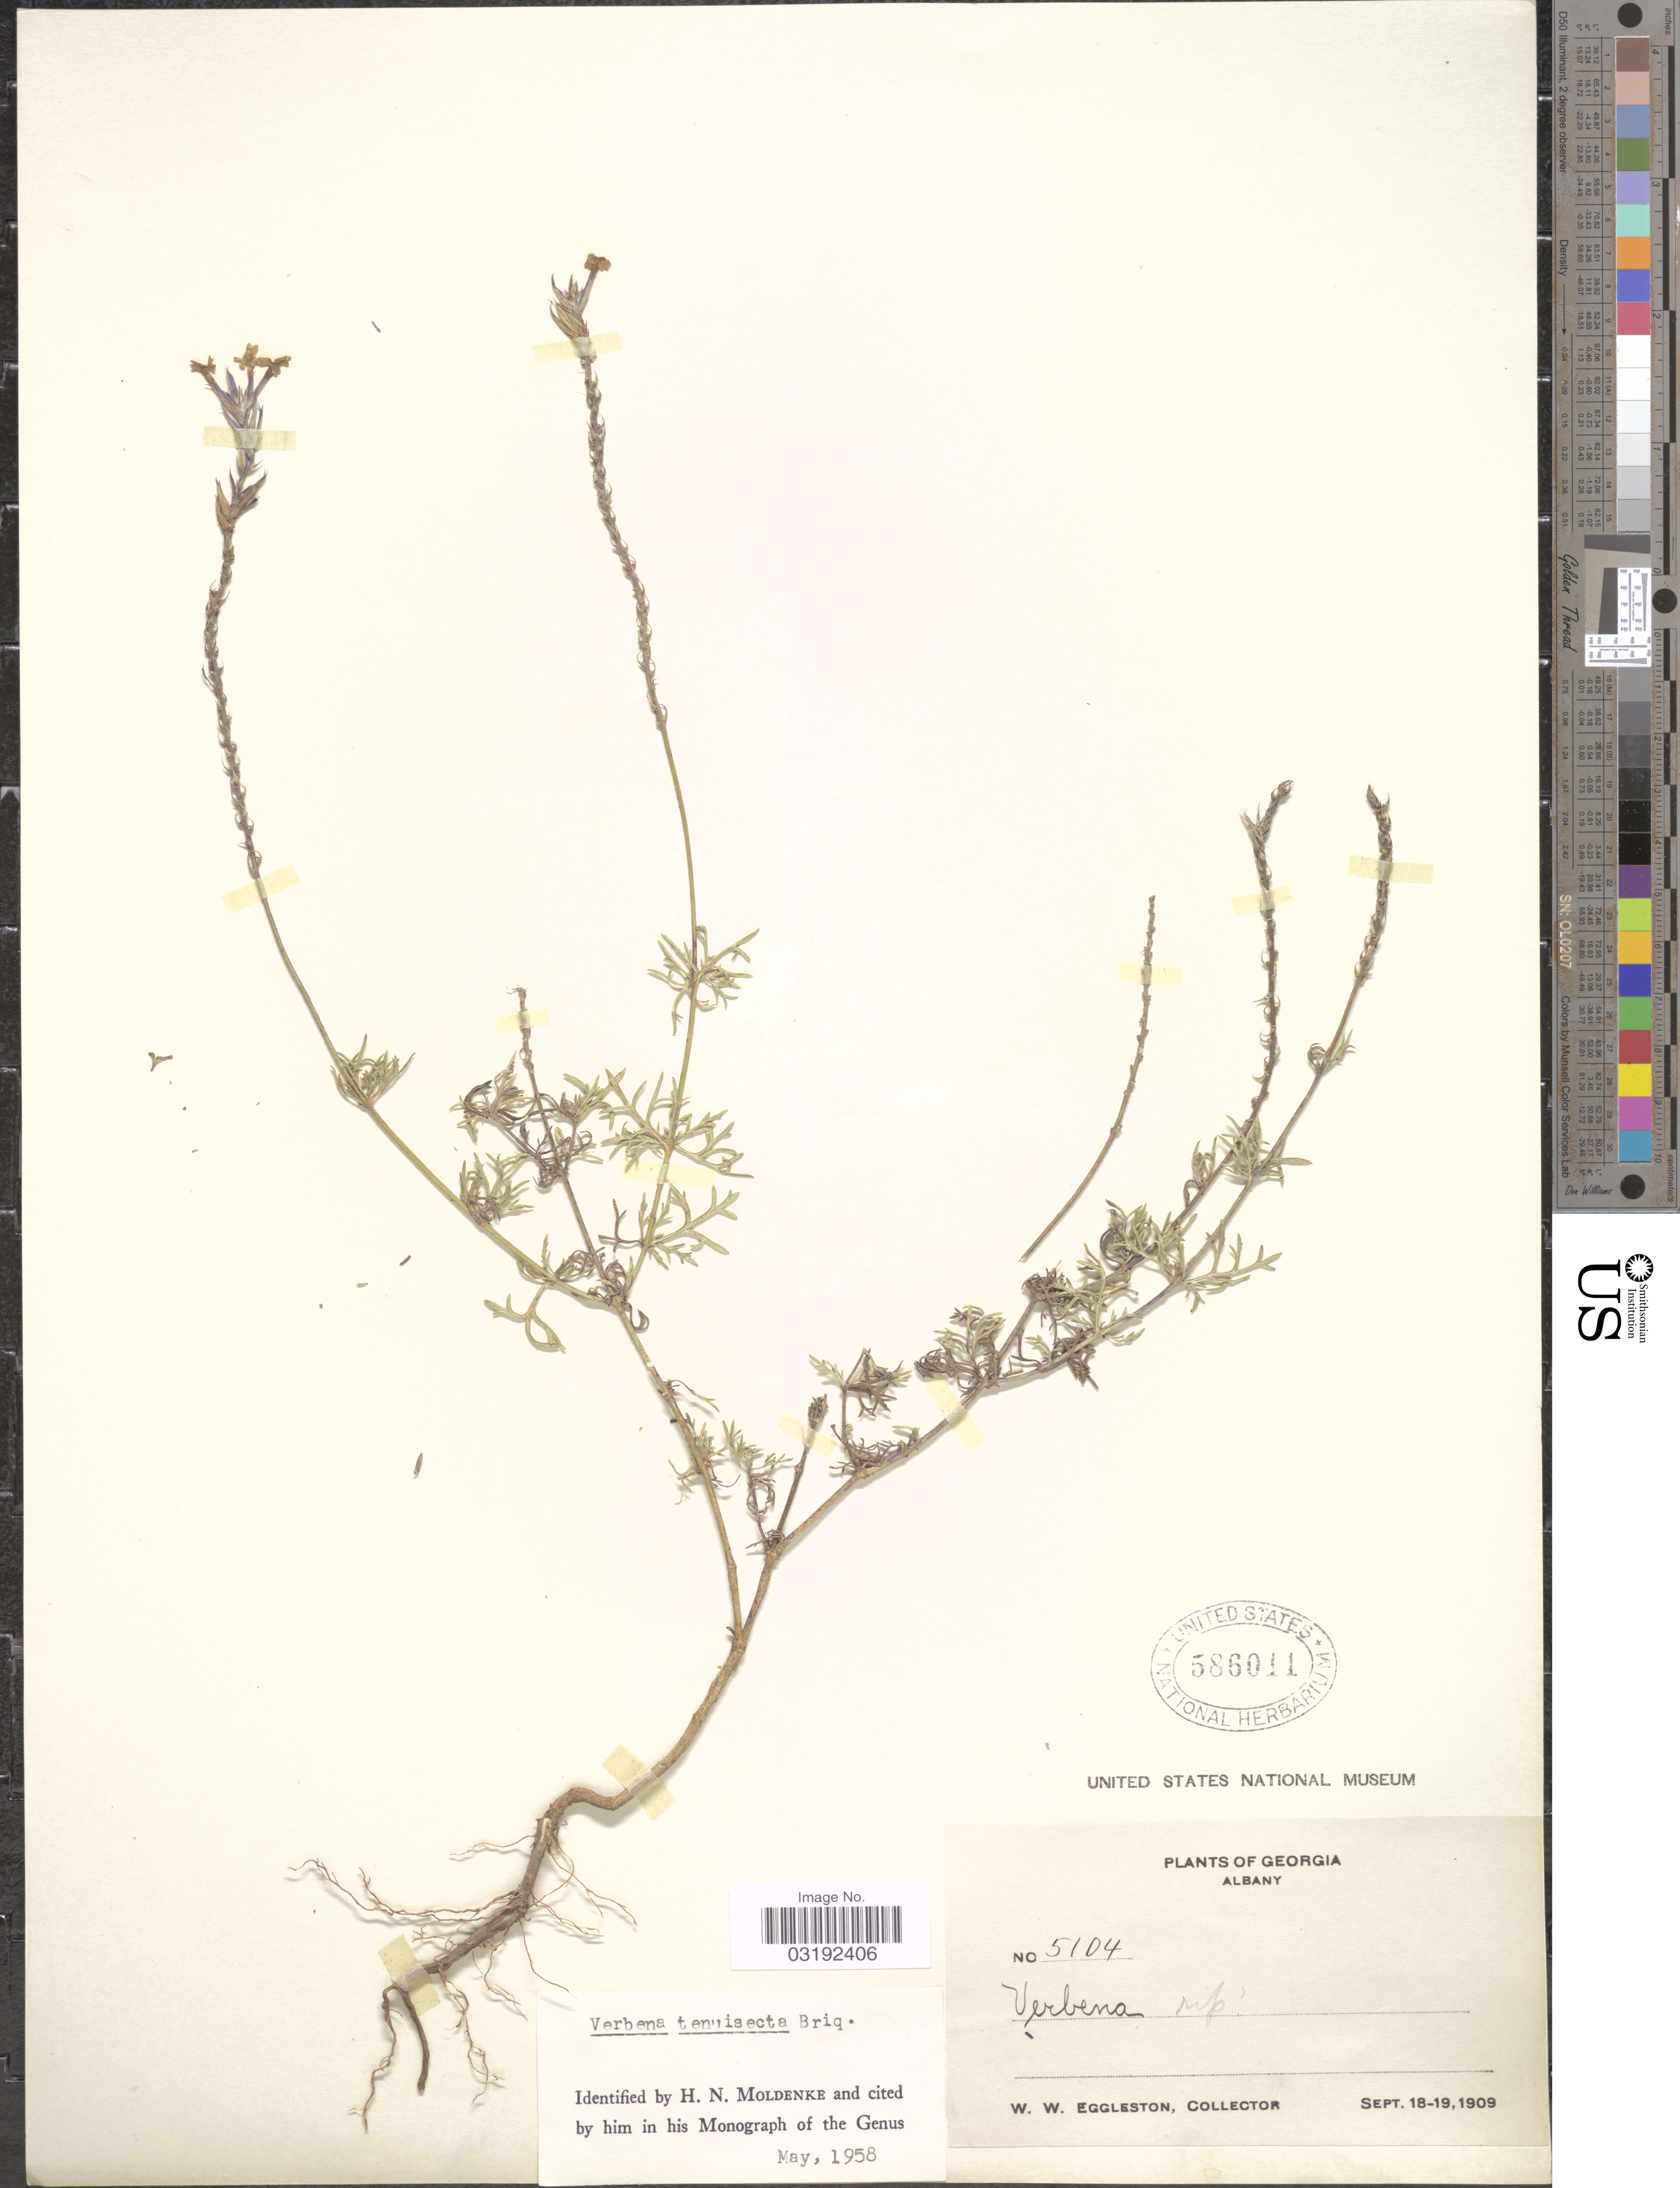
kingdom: Plantae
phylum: Tracheophyta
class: Magnoliopsida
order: Lamiales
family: Verbenaceae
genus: Verbena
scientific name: Verbena tenuisecta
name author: Briq.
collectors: W. W. Eggleston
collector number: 5104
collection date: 1909-09-18/1909-09-19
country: United States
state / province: Georgia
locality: Albany.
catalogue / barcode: US 586011